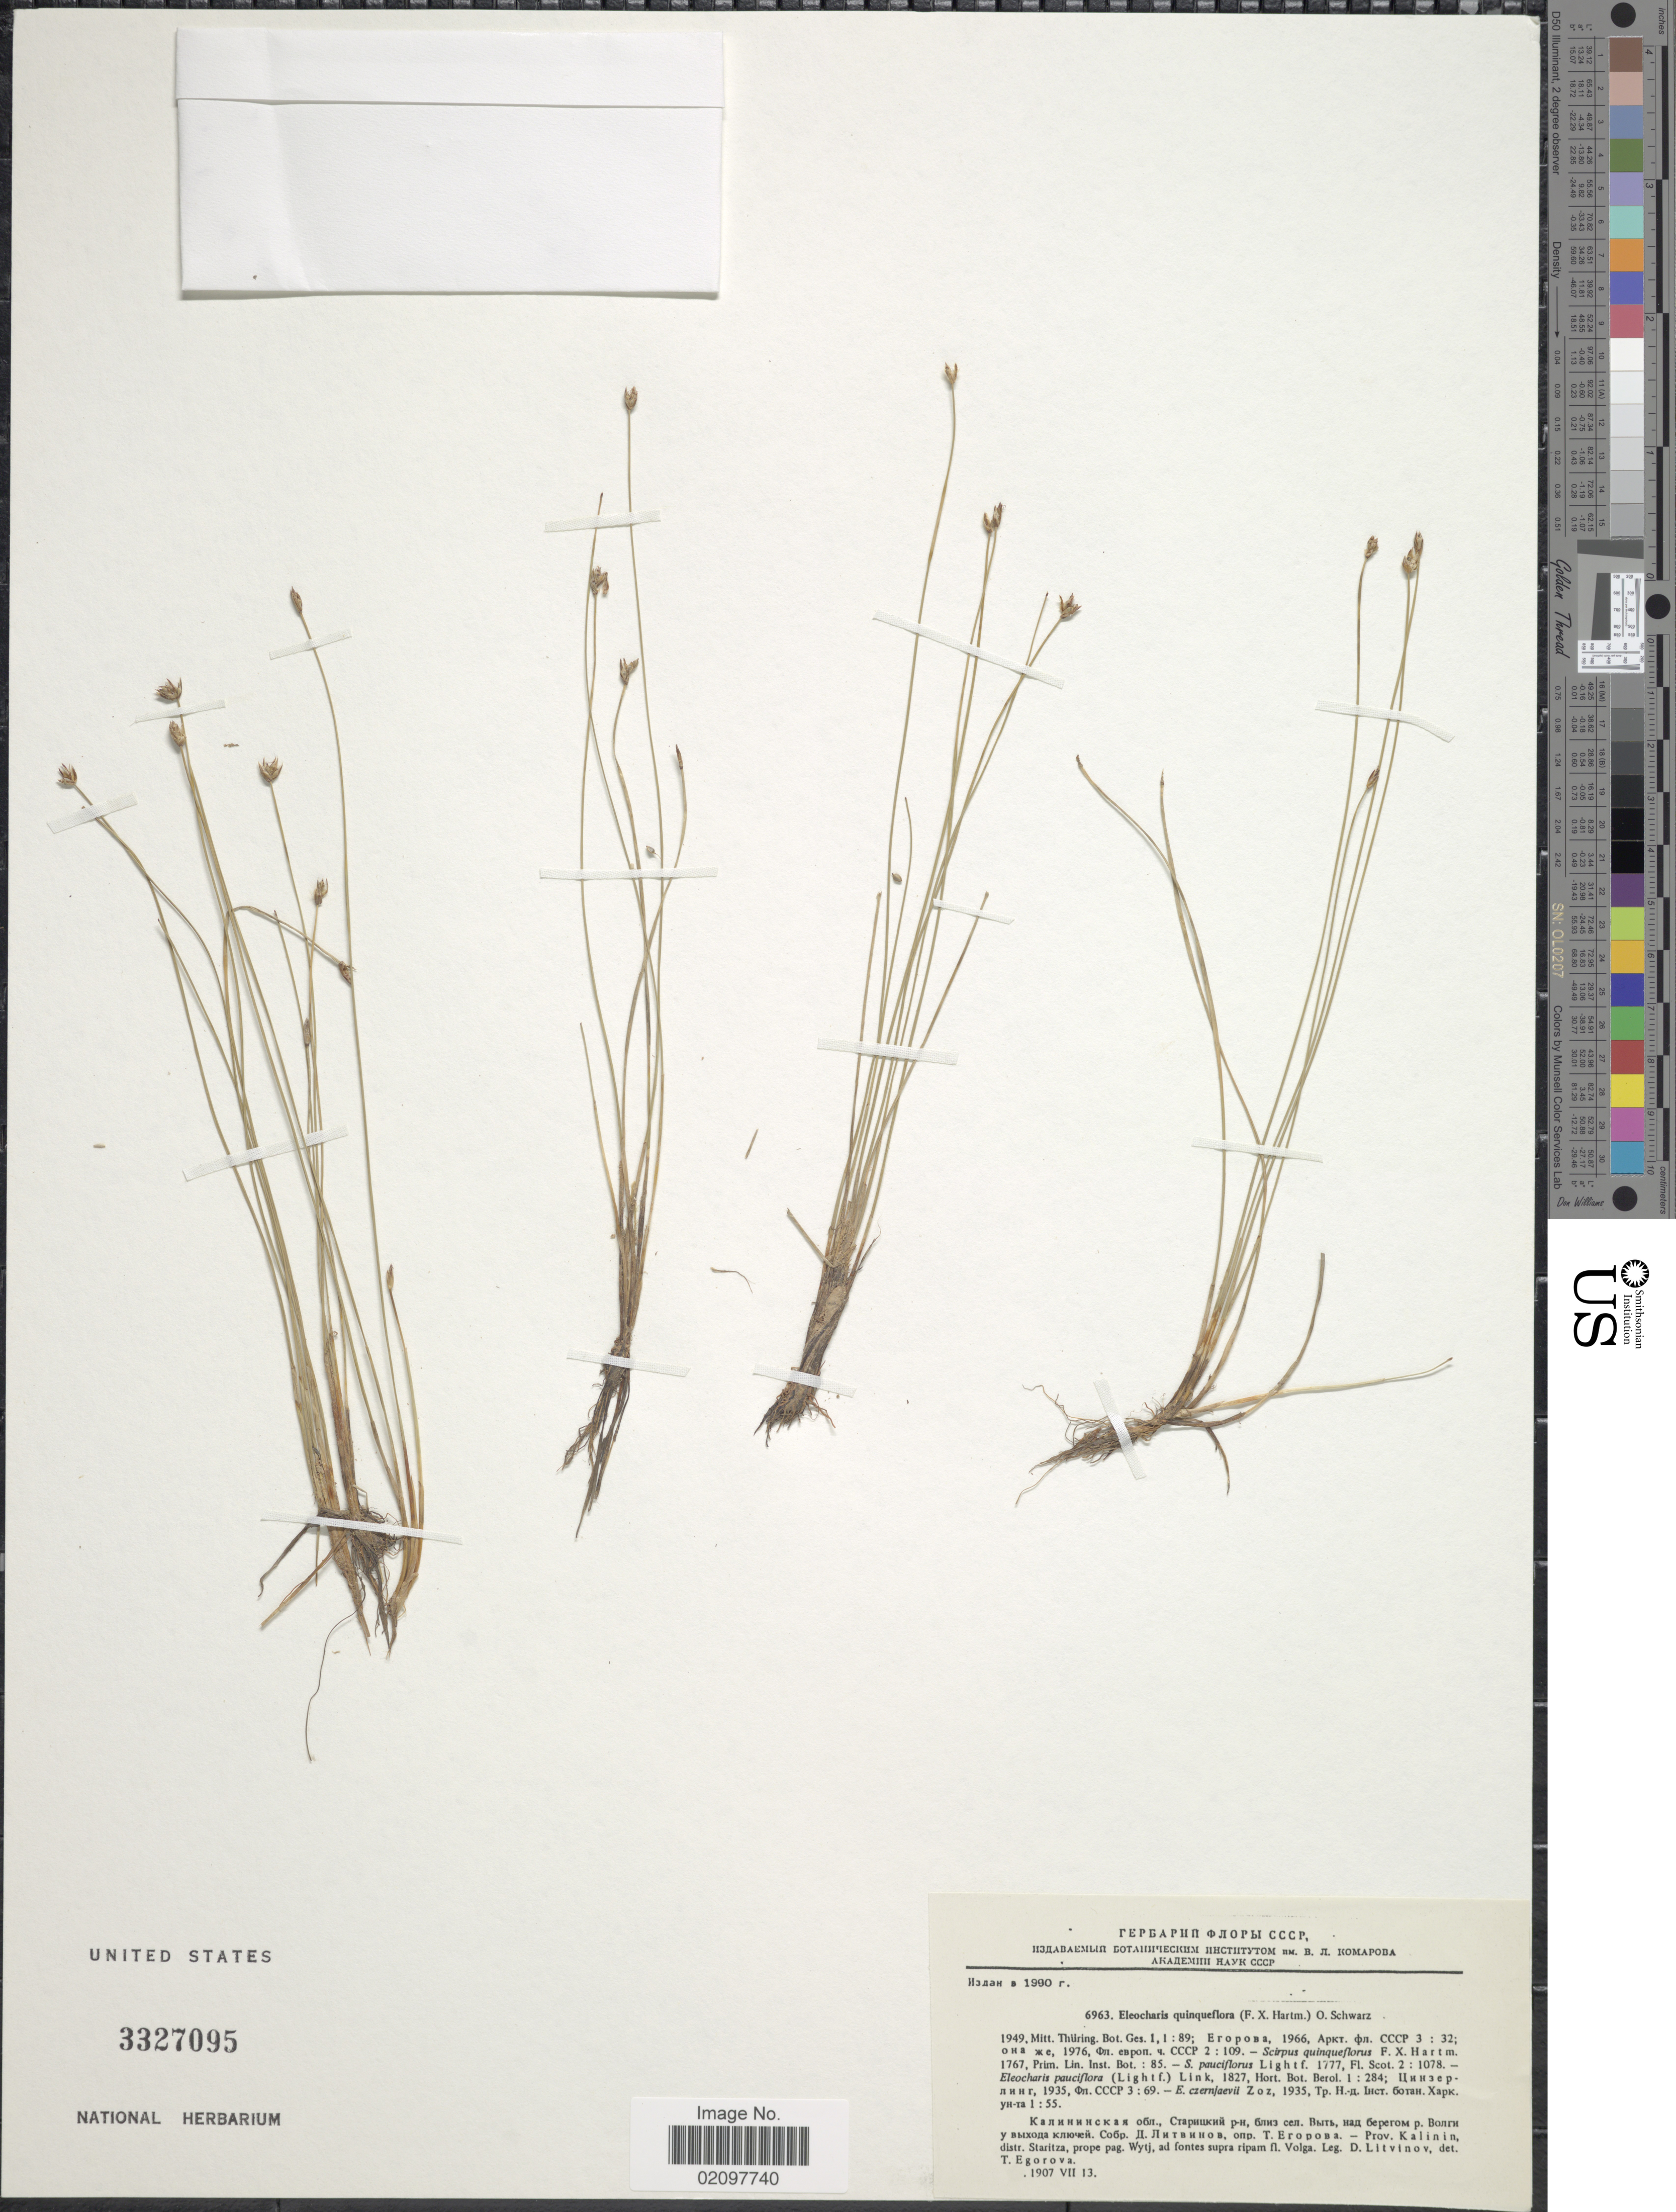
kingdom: Plantae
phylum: Tracheophyta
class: Liliopsida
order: Poales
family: Cyperaceae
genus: Eleocharis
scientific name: Eleocharis quinqueflora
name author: (Hartmann) O. Schwarz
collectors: D. Litvinov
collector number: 6963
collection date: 1907-07-13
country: Russian Federation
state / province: Tver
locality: Eropoba - Prov. Kalinin, distr. Staritza, prope pag. Wytj, ad. fontes supra ripam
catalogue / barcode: US 3327095